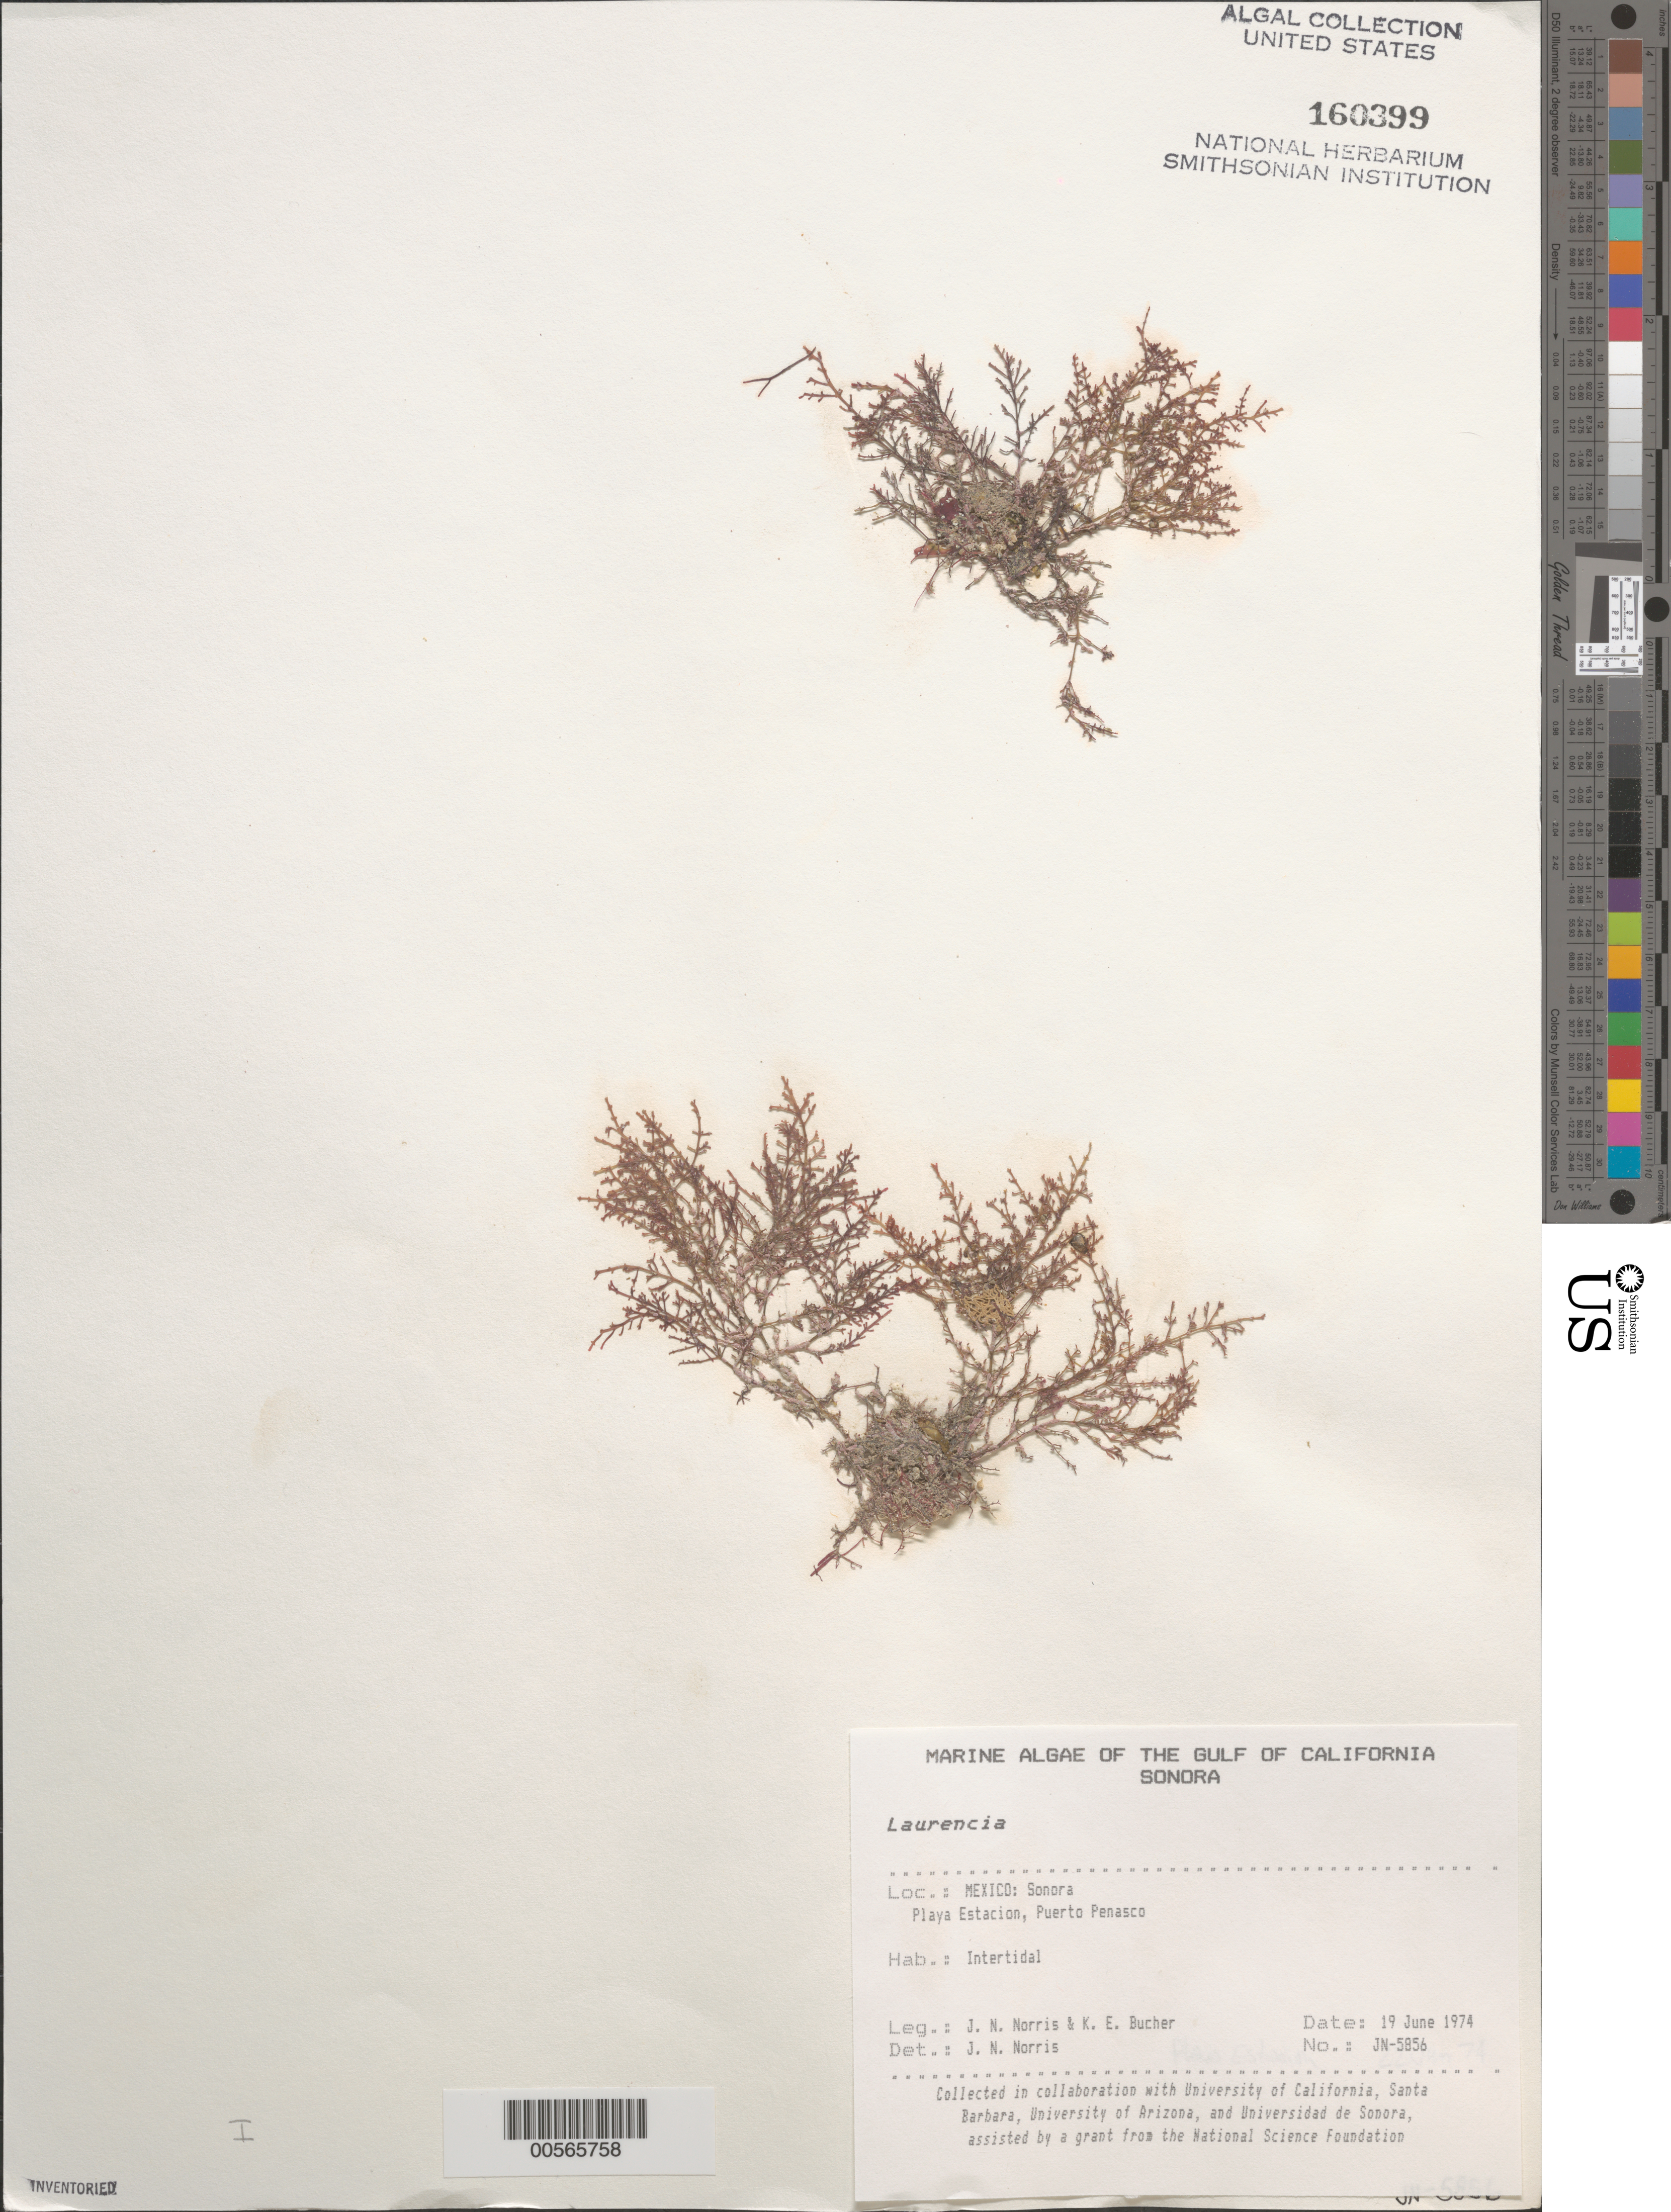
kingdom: Plantae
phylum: Rhodophyta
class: Florideophyceae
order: Ceramiales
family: Rhodomelaceae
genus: Laurencia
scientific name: Laurencia sp.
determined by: Norris, James N.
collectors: J. N. Norris & K. E. Bucher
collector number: JN-5856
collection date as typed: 19 Jun 1974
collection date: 1974-06-19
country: Mexico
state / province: Sonora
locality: Playa Estacion, Puerto Penasco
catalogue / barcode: US 160399